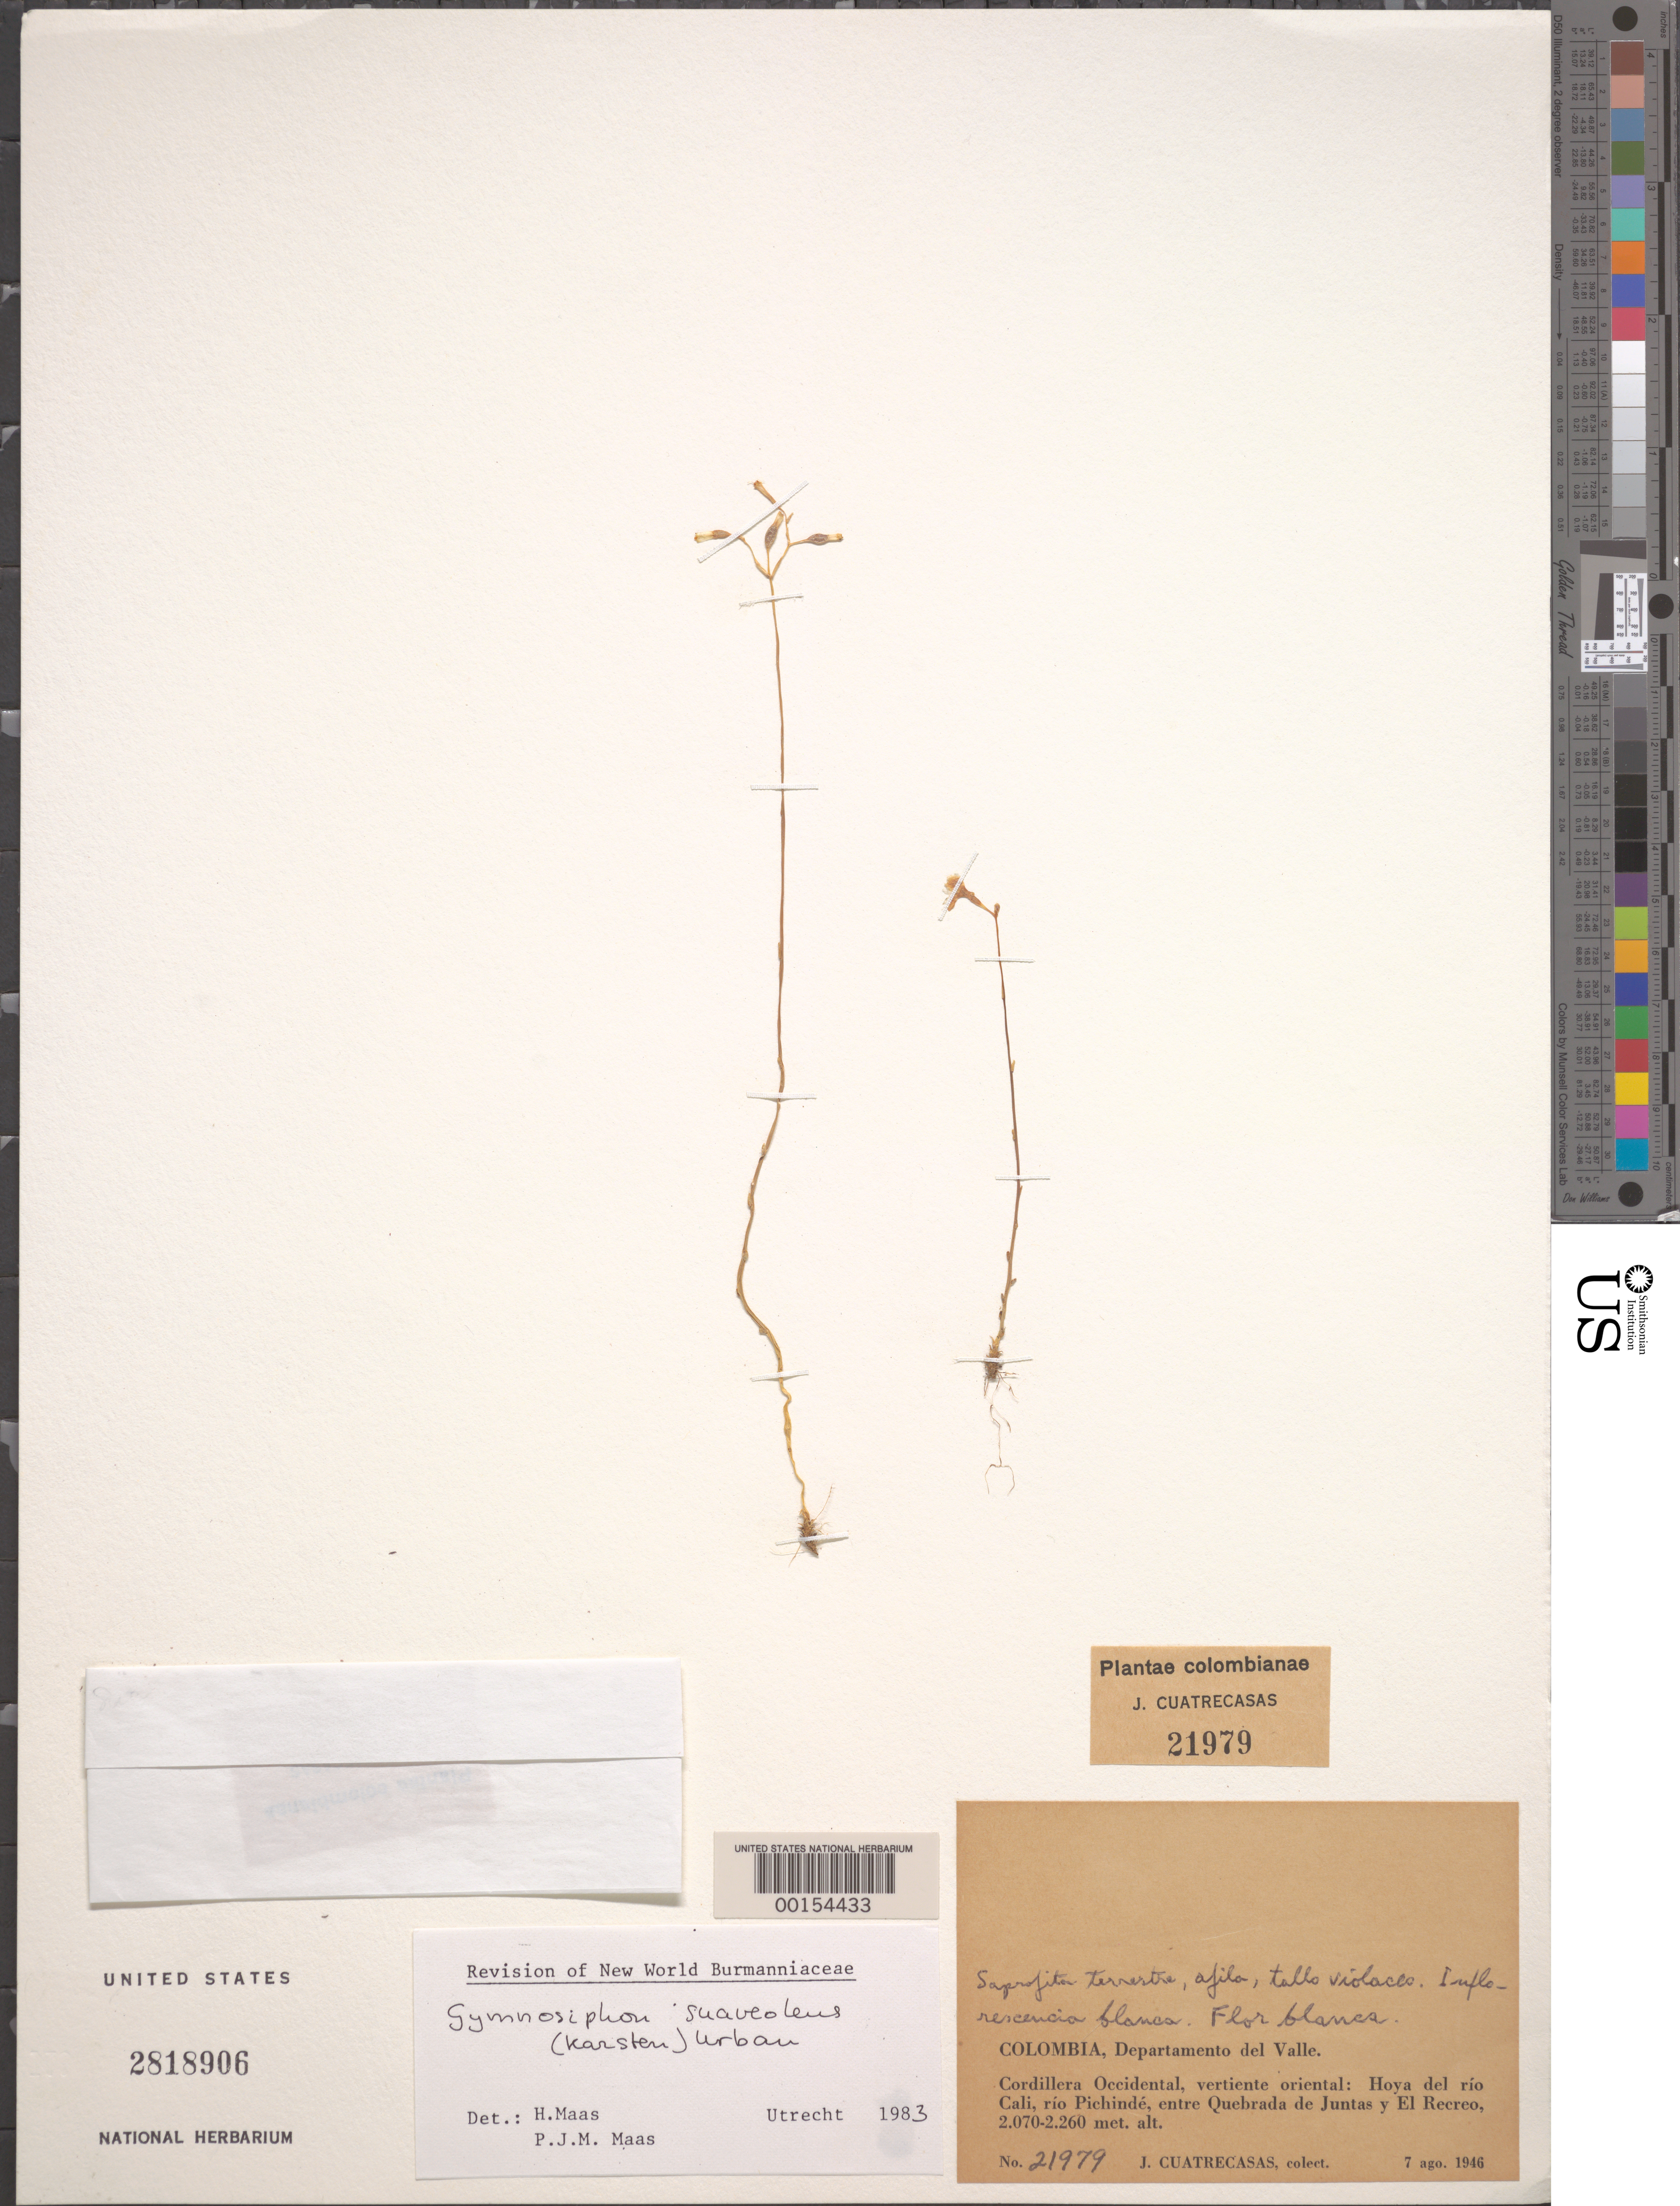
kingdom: Plantae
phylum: Tracheophyta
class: Liliopsida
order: Dioscoreales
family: Burmanniaceae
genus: Gymnosiphon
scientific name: Gymnosiphon suaveolens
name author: (H. Karst.) Urb.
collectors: J. Cuatrecasas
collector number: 21979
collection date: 1946-08-07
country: Colombia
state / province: Valle del Cauca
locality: Departamento del Valle. Cordillera Occidental, vertiente oriental: Hoya del río Cali, río Pichindé, entre Quebrada de Juntas y El Recreo.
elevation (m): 2070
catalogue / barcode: US 2818906